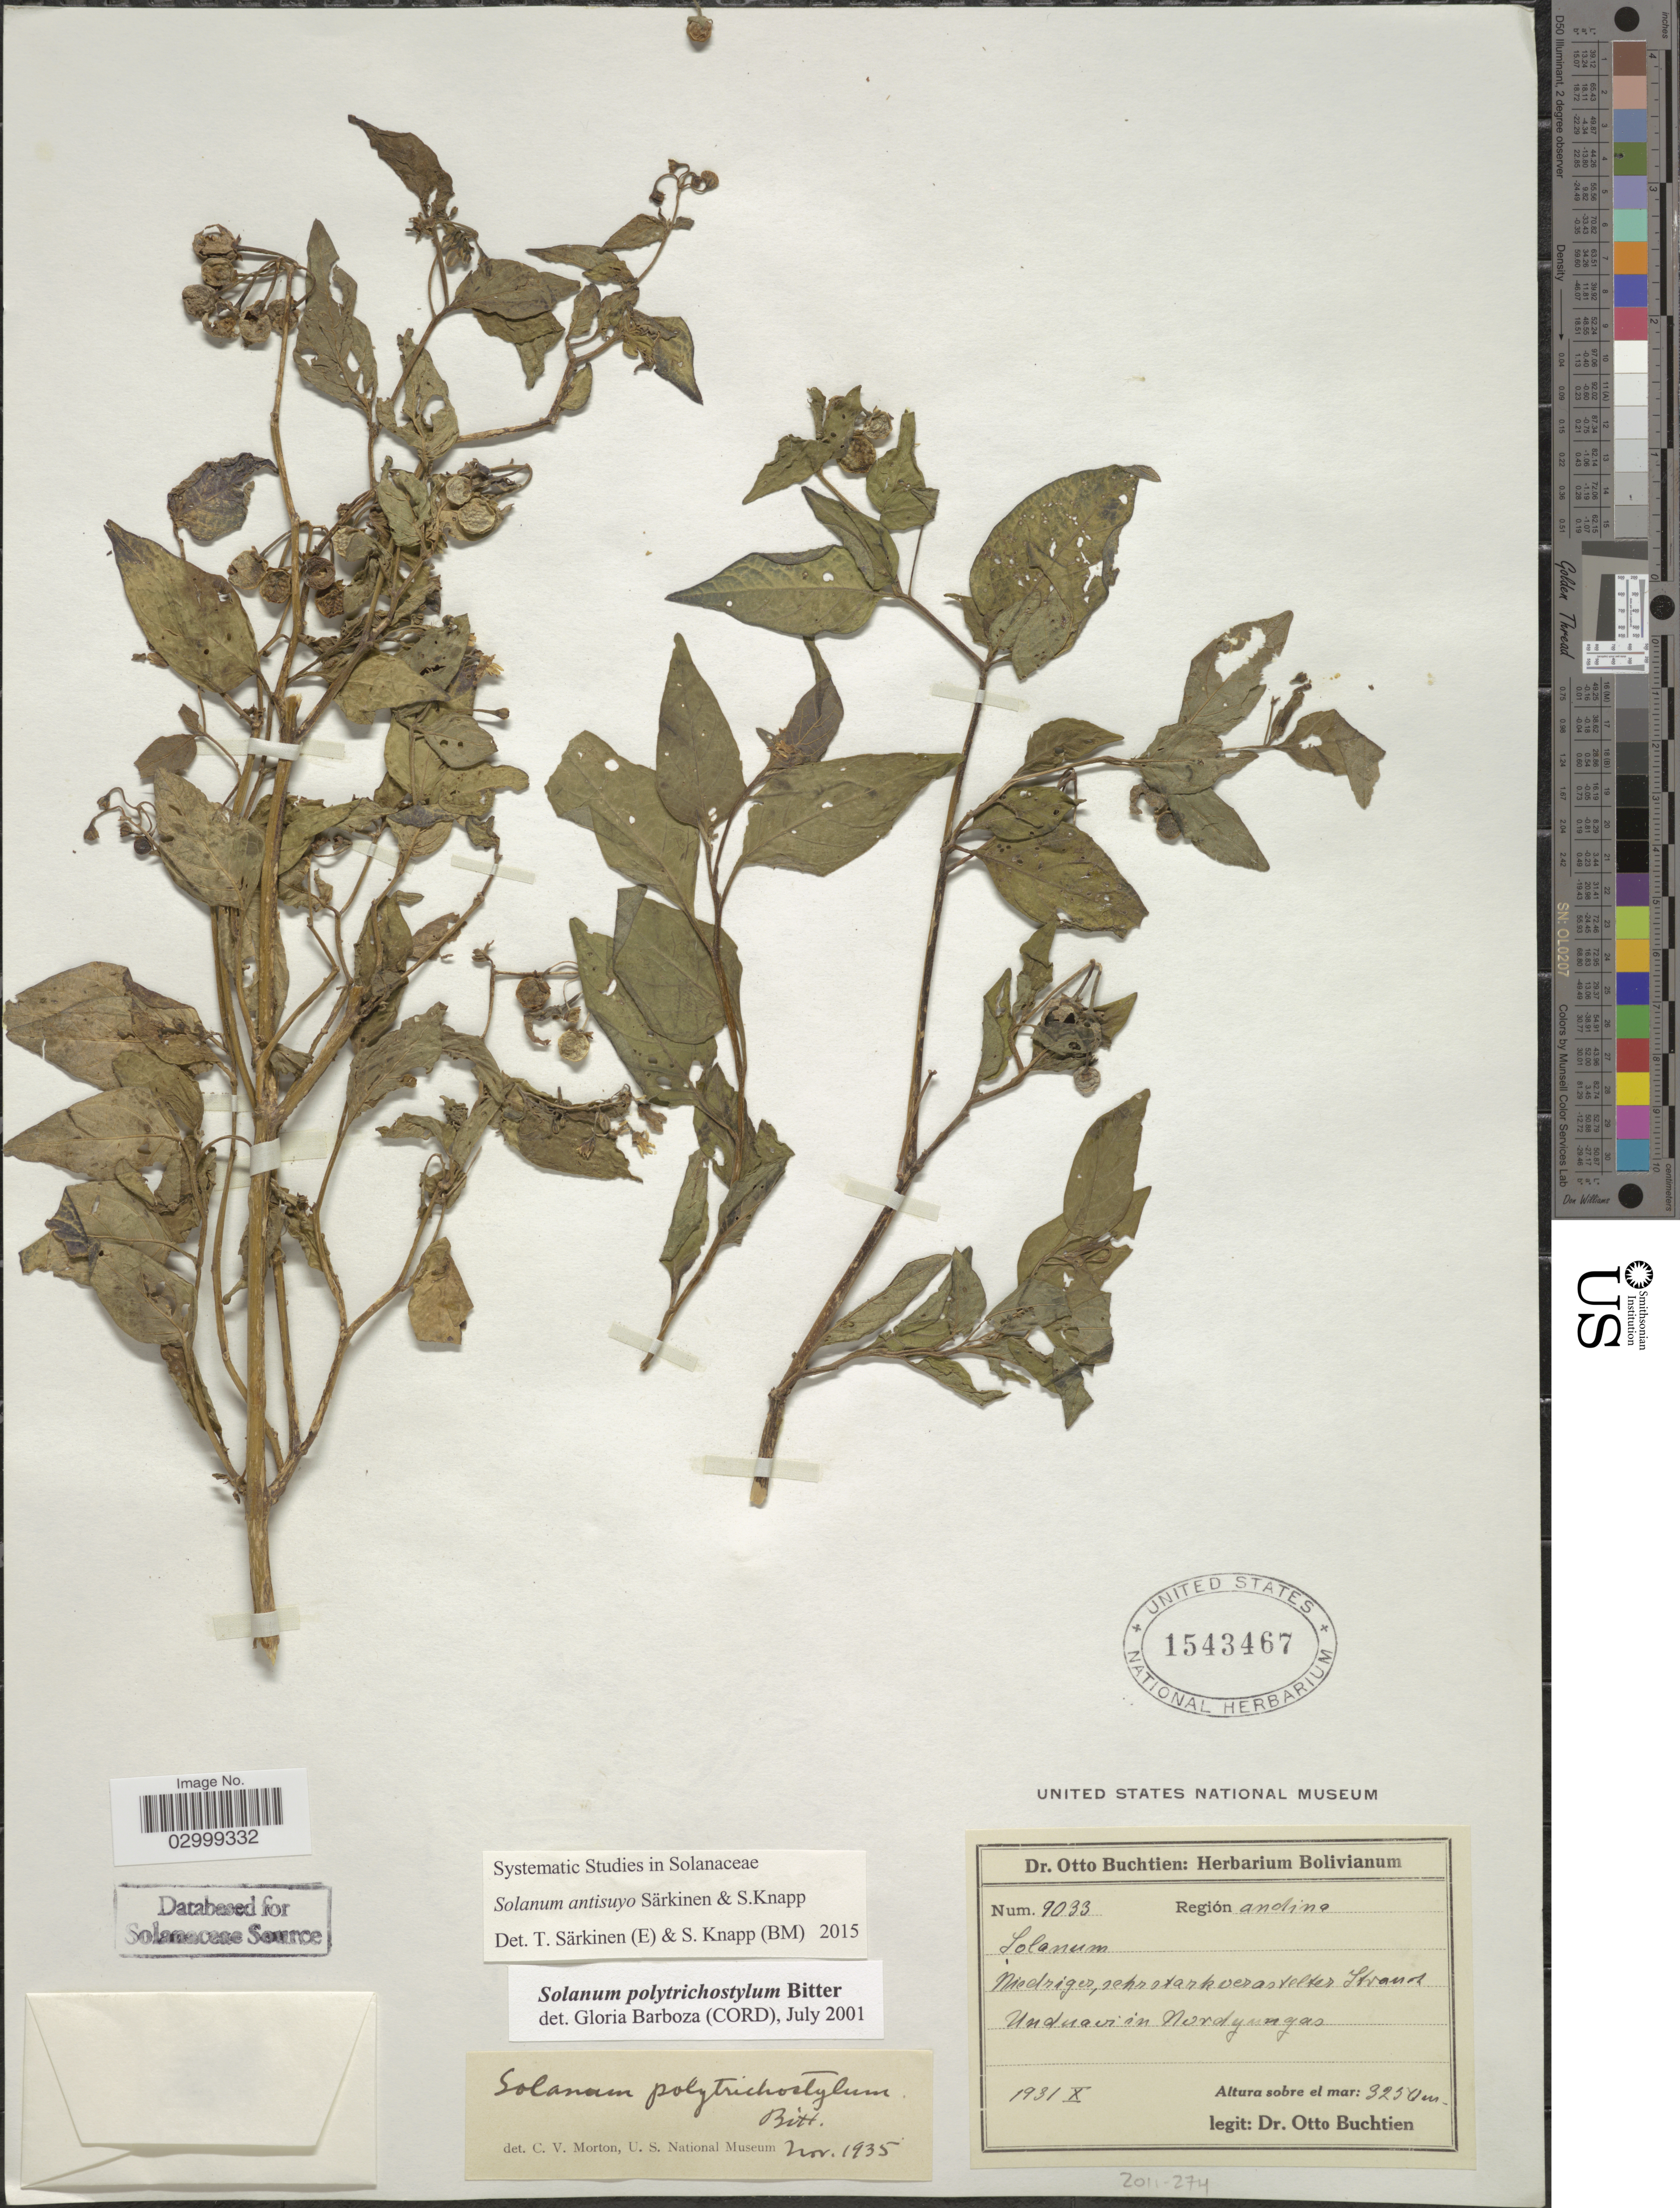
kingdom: Plantae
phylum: Tracheophyta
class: Magnoliopsida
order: Solanales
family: Solanaceae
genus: Solanum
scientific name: Solanum antisuyo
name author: Särkinen & S. Knapp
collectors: O. Buchtien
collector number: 9033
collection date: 1931-10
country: Bolivia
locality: Unduavi in Nordyungas, Region andina.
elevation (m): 3250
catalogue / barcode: US 1543467